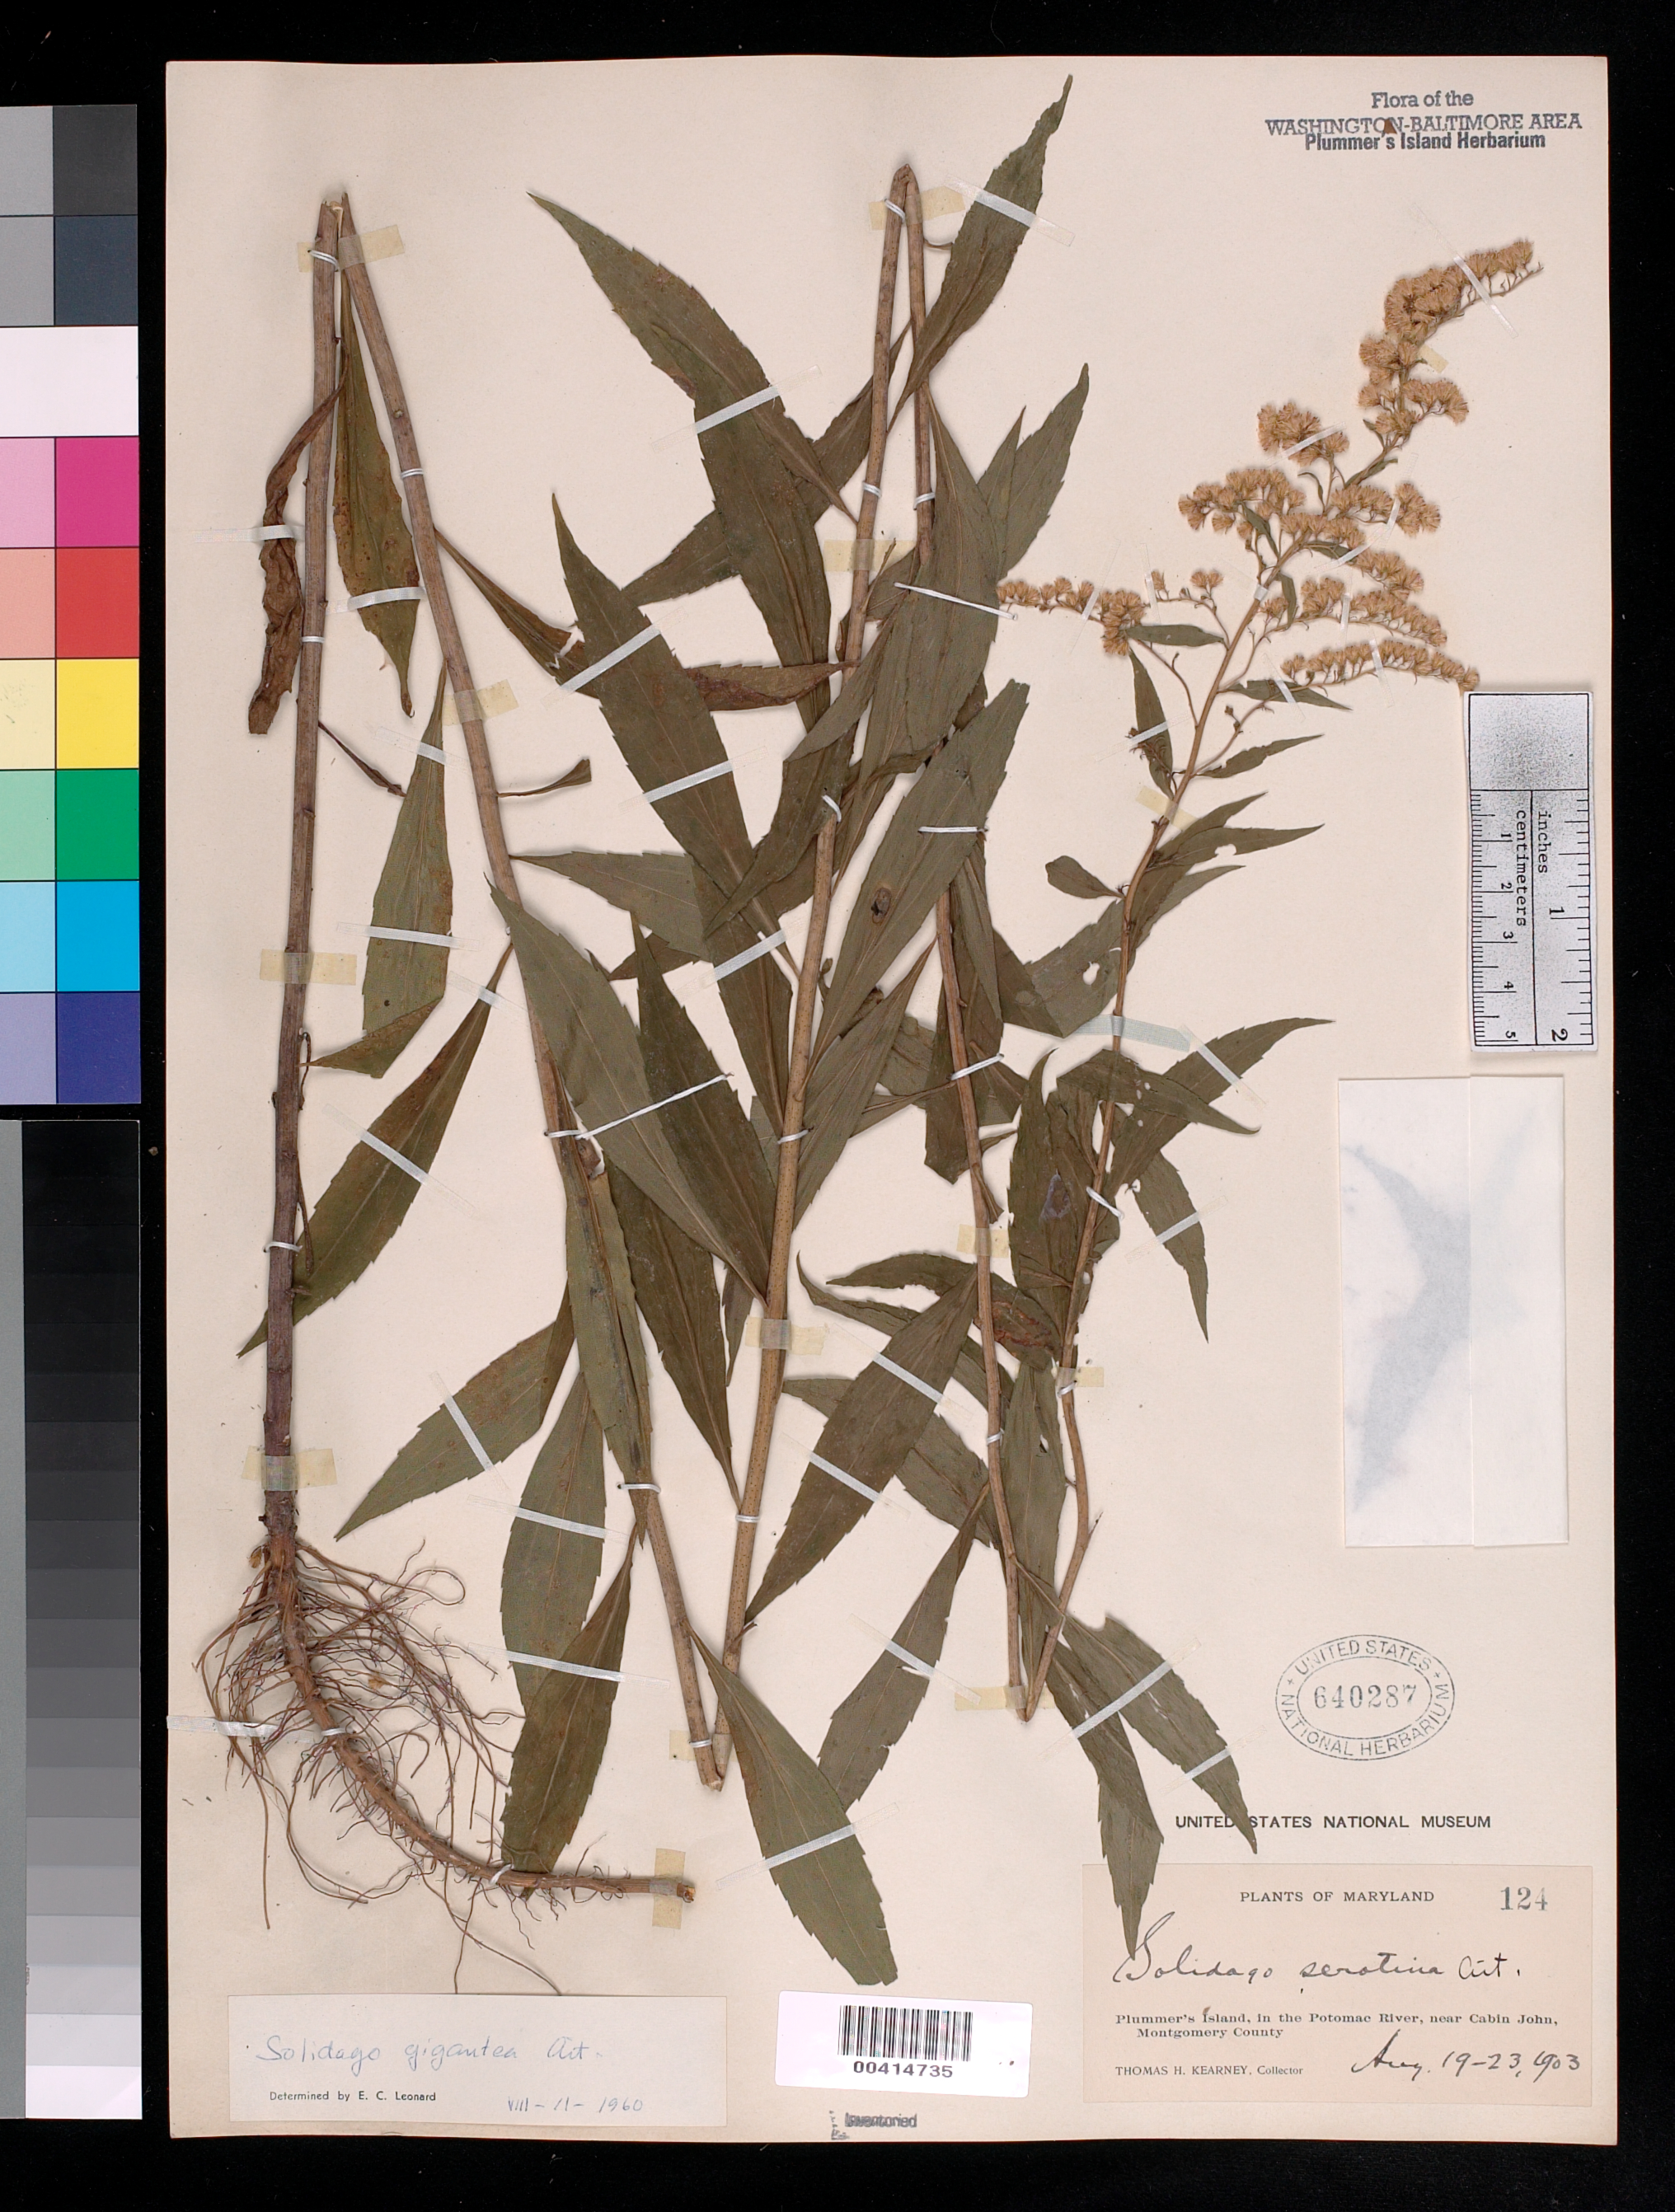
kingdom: Plantae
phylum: Tracheophyta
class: Magnoliopsida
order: Asterales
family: Asteraceae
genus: Solidago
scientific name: Solidago gigantea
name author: Aiton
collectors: T. H. Kearney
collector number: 124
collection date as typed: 19 Aug 1903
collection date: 1903-08-19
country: United States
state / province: Maryland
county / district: Montgomery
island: Plummers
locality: Plummer's Island C. & O. Canal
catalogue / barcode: US 640287